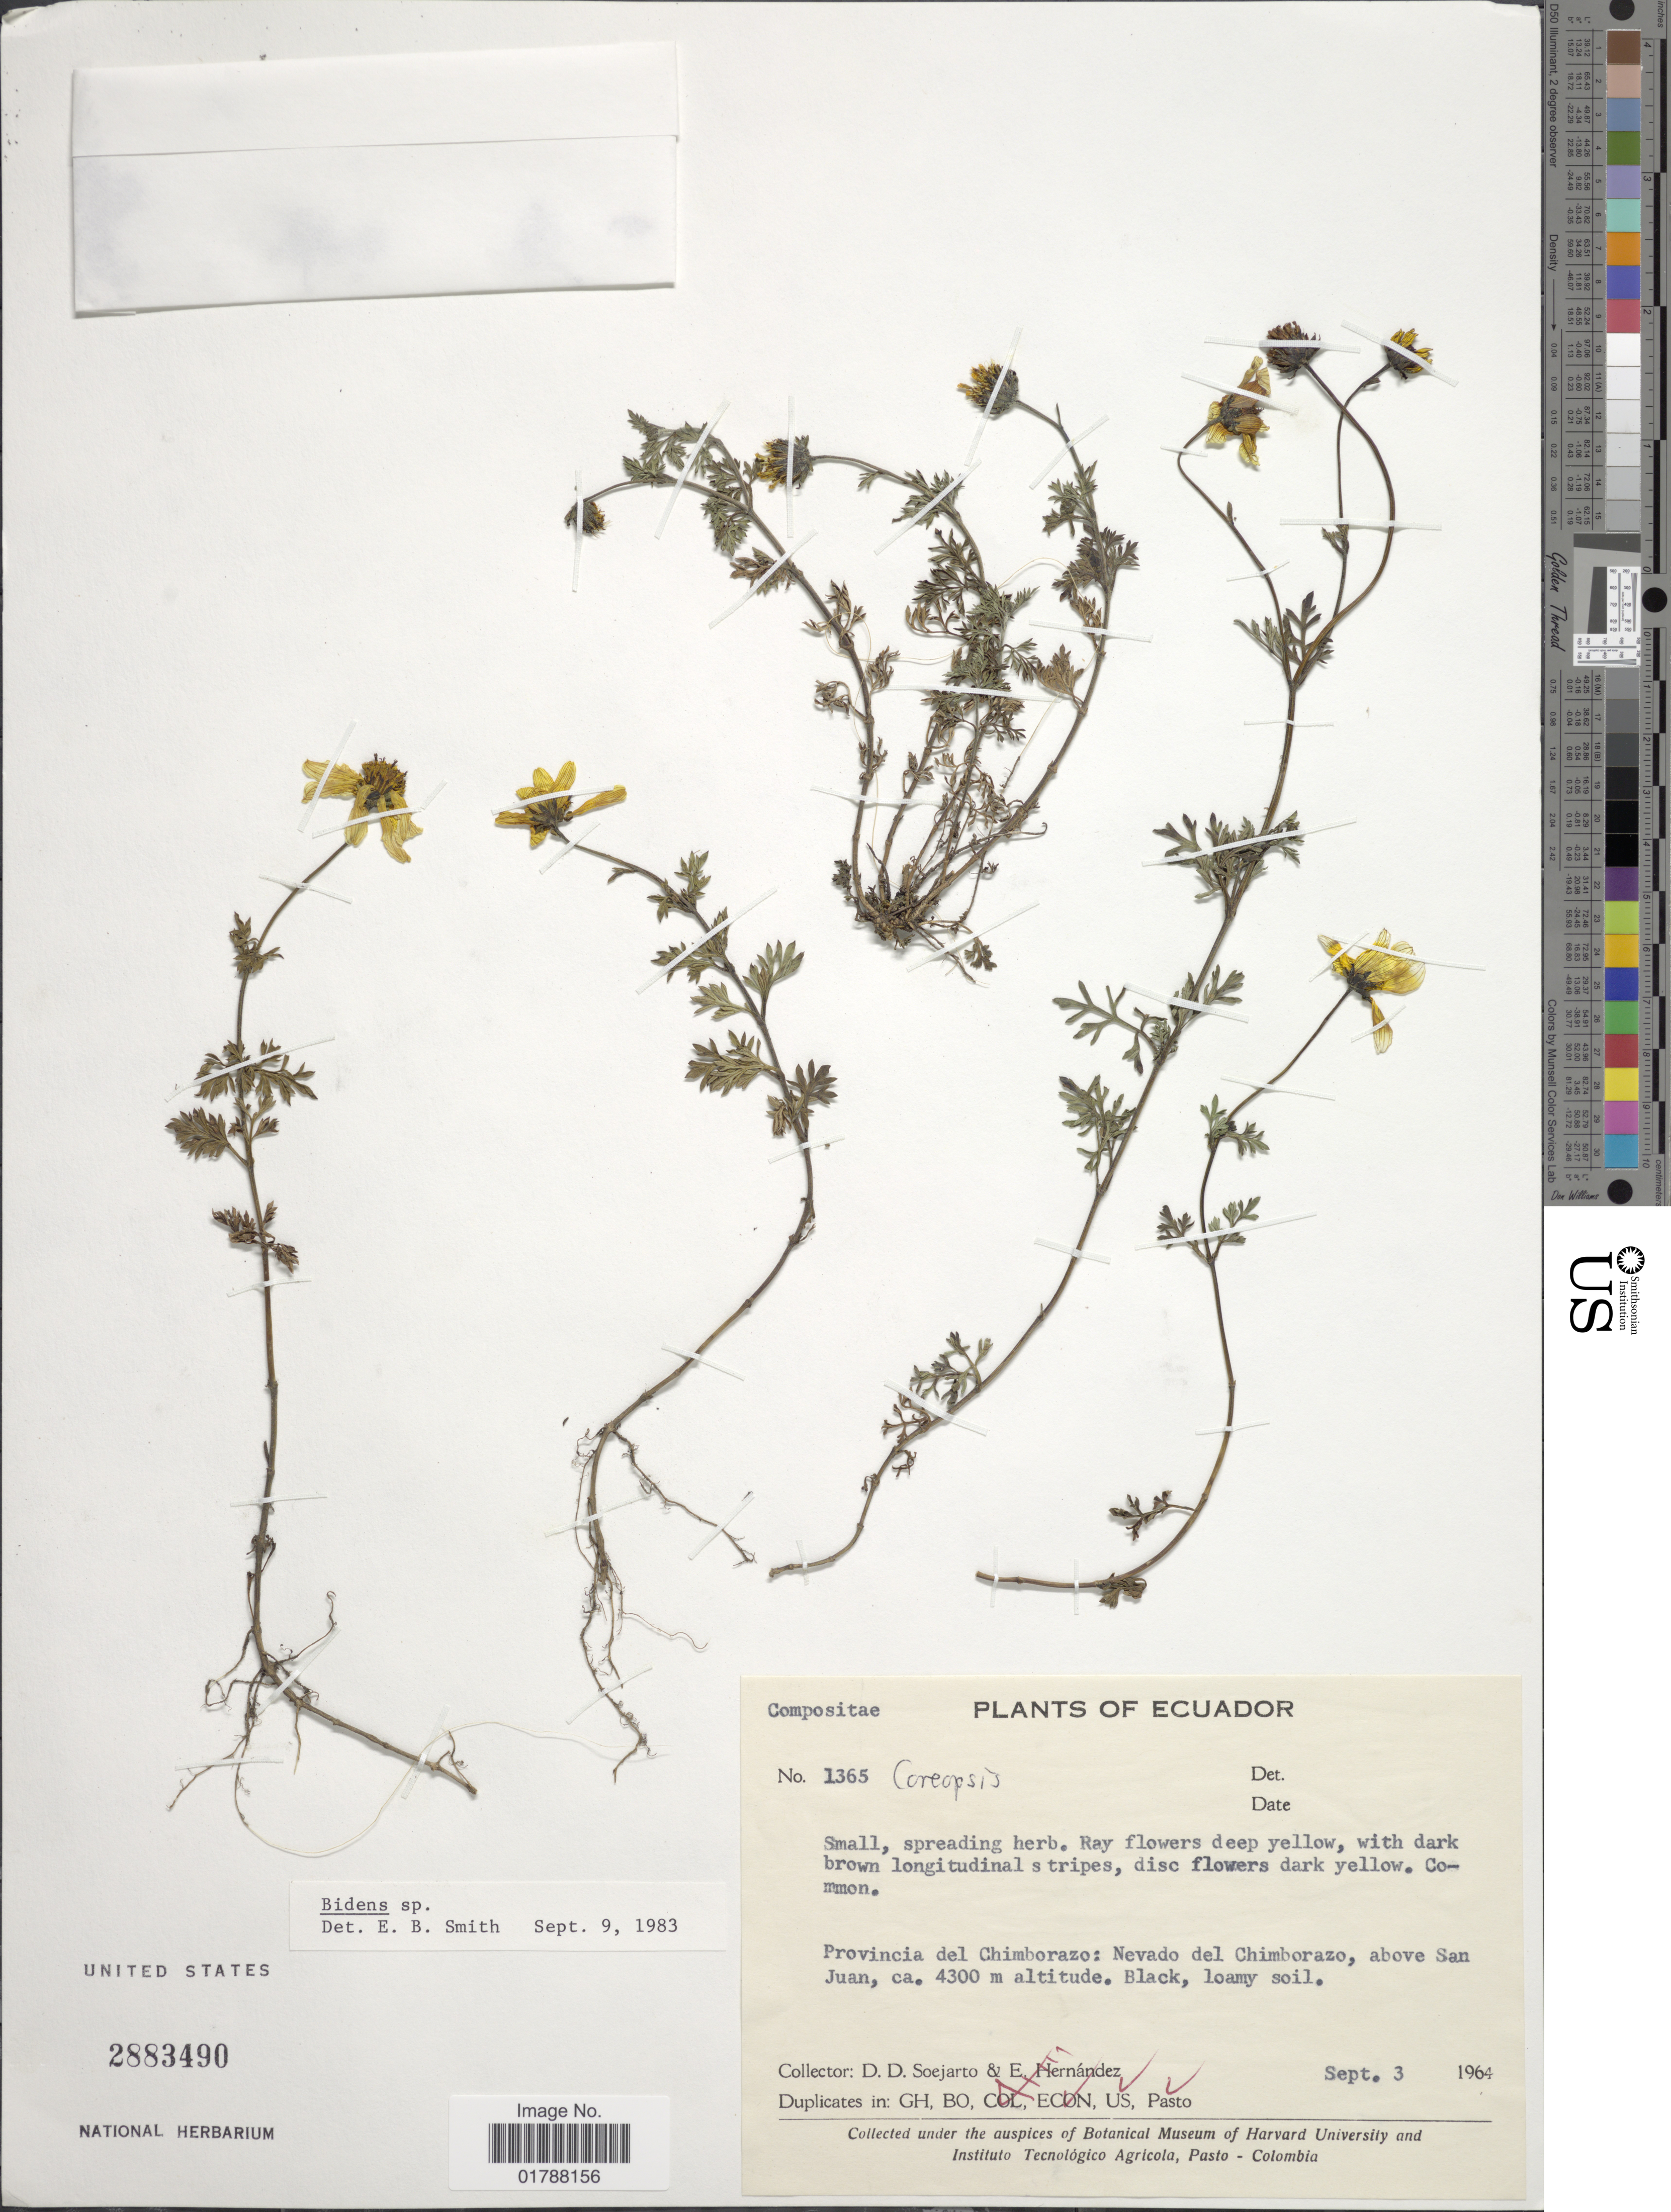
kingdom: Plantae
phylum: Tracheophyta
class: Magnoliopsida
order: Asterales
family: Asteraceae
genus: Bidens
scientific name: Bidens andicola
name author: Kunth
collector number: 1365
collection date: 1964-09-03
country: Ecuador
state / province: Chimborazo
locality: Provincia del Chimborazo: Nevado del Chimborazo, above San Juan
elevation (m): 4300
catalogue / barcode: US 2883490